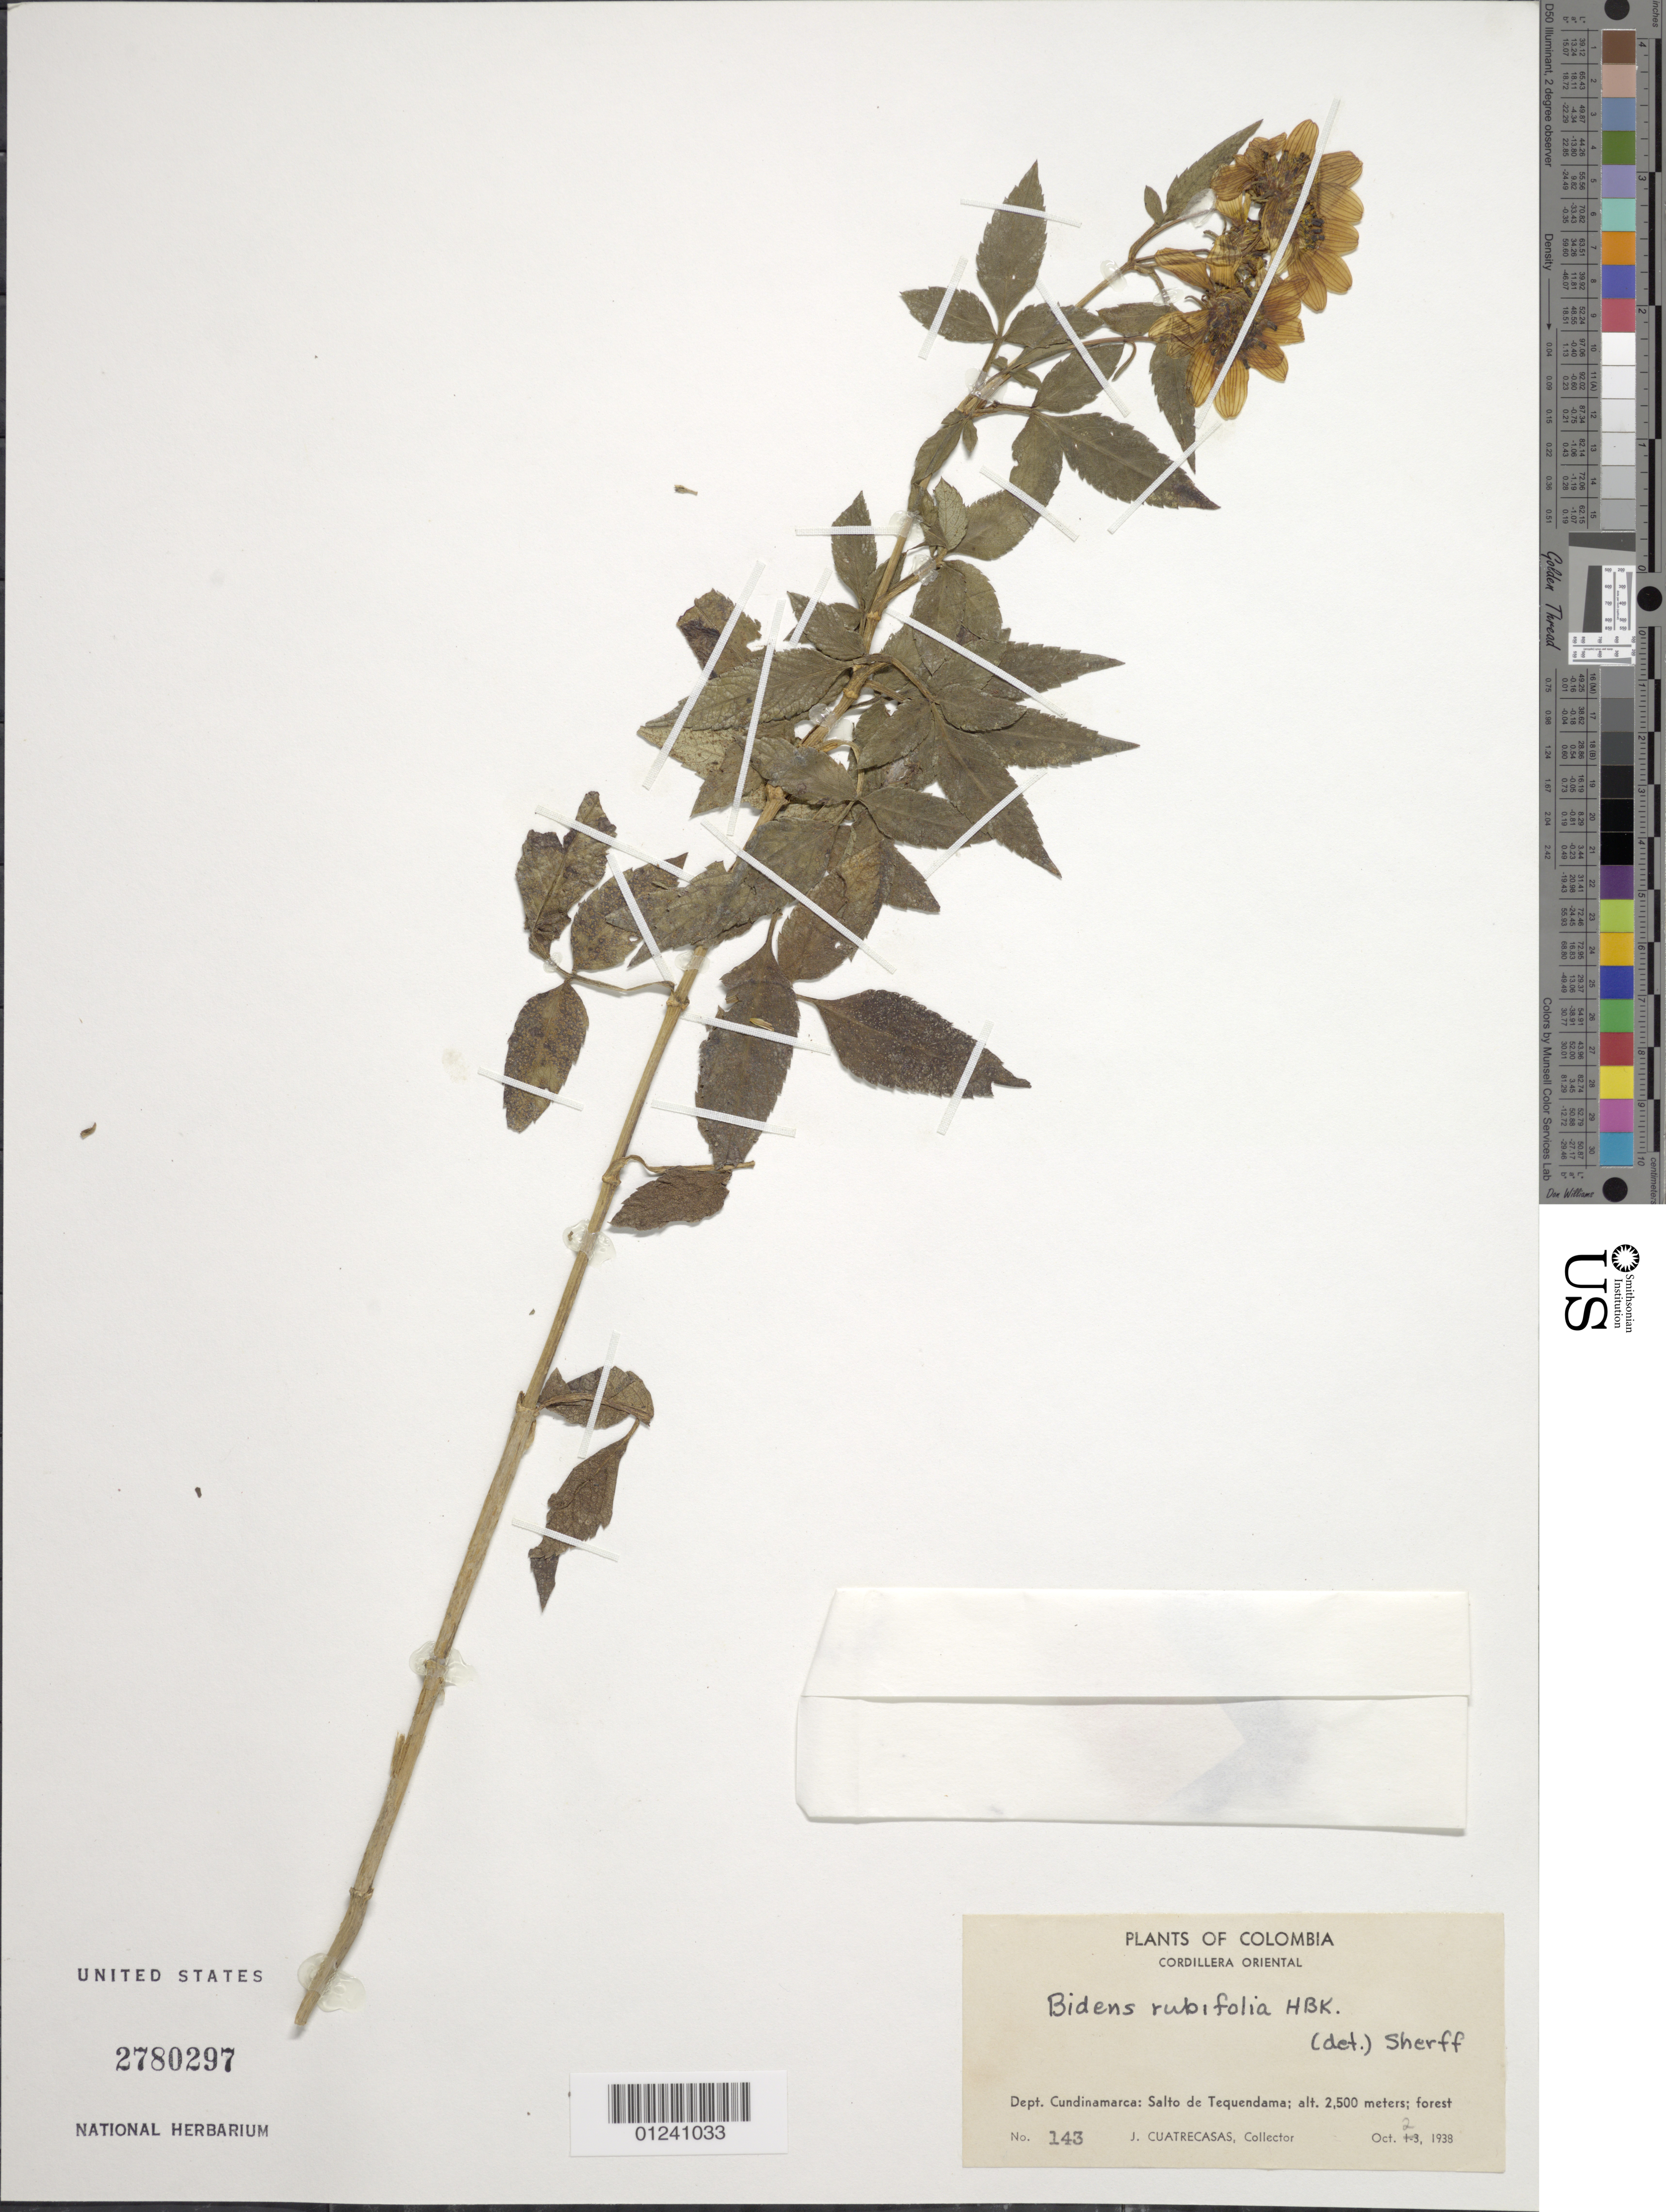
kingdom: Plantae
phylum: Tracheophyta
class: Magnoliopsida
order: Asterales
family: Asteraceae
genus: Bidens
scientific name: Bidens rubifolia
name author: Kunth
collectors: J. Cuatrecasas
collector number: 143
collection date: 1938-10-02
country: Colombia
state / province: Cundinamarca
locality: Salto de Tequendama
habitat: forest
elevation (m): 2500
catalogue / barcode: US 2780297